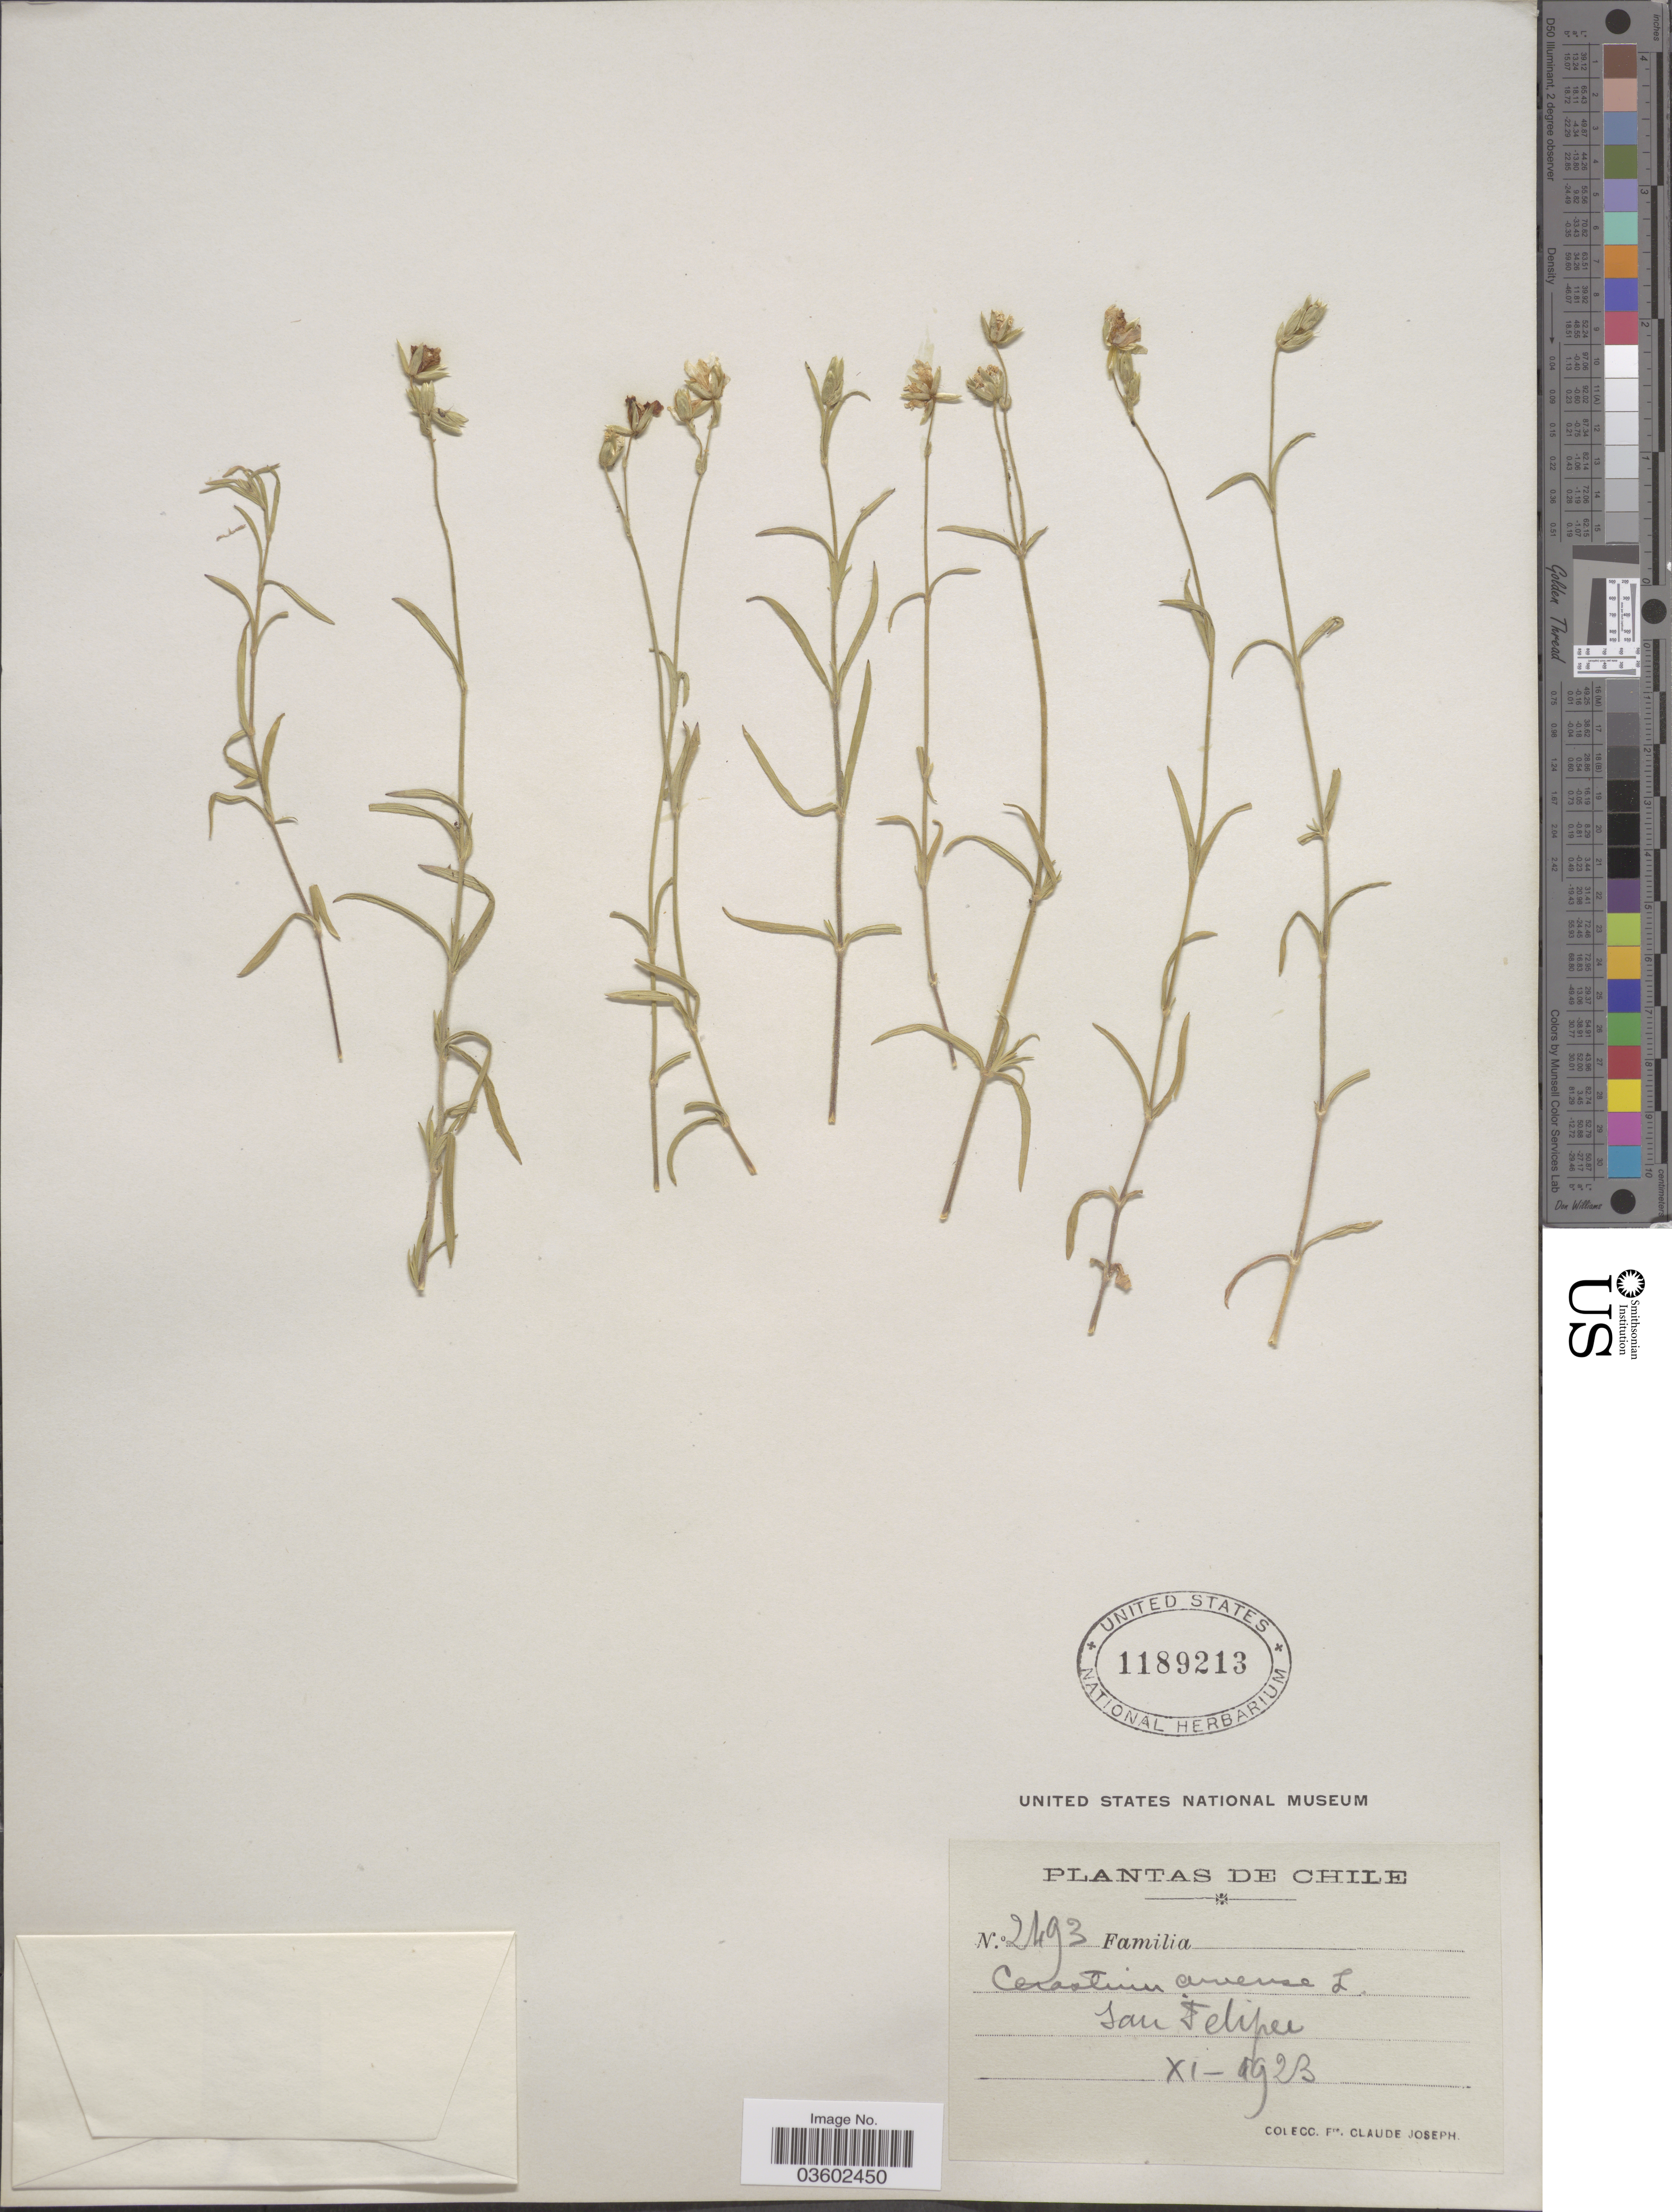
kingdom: Plantae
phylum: Tracheophyta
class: Magnoliopsida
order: Caryophyllales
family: Caryophyllaceae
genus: Cerastium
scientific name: Cerastium arvense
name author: L.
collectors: Frere Claude Joseph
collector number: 2493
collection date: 1923-11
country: Chile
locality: San Felipes.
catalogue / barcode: US 1189213